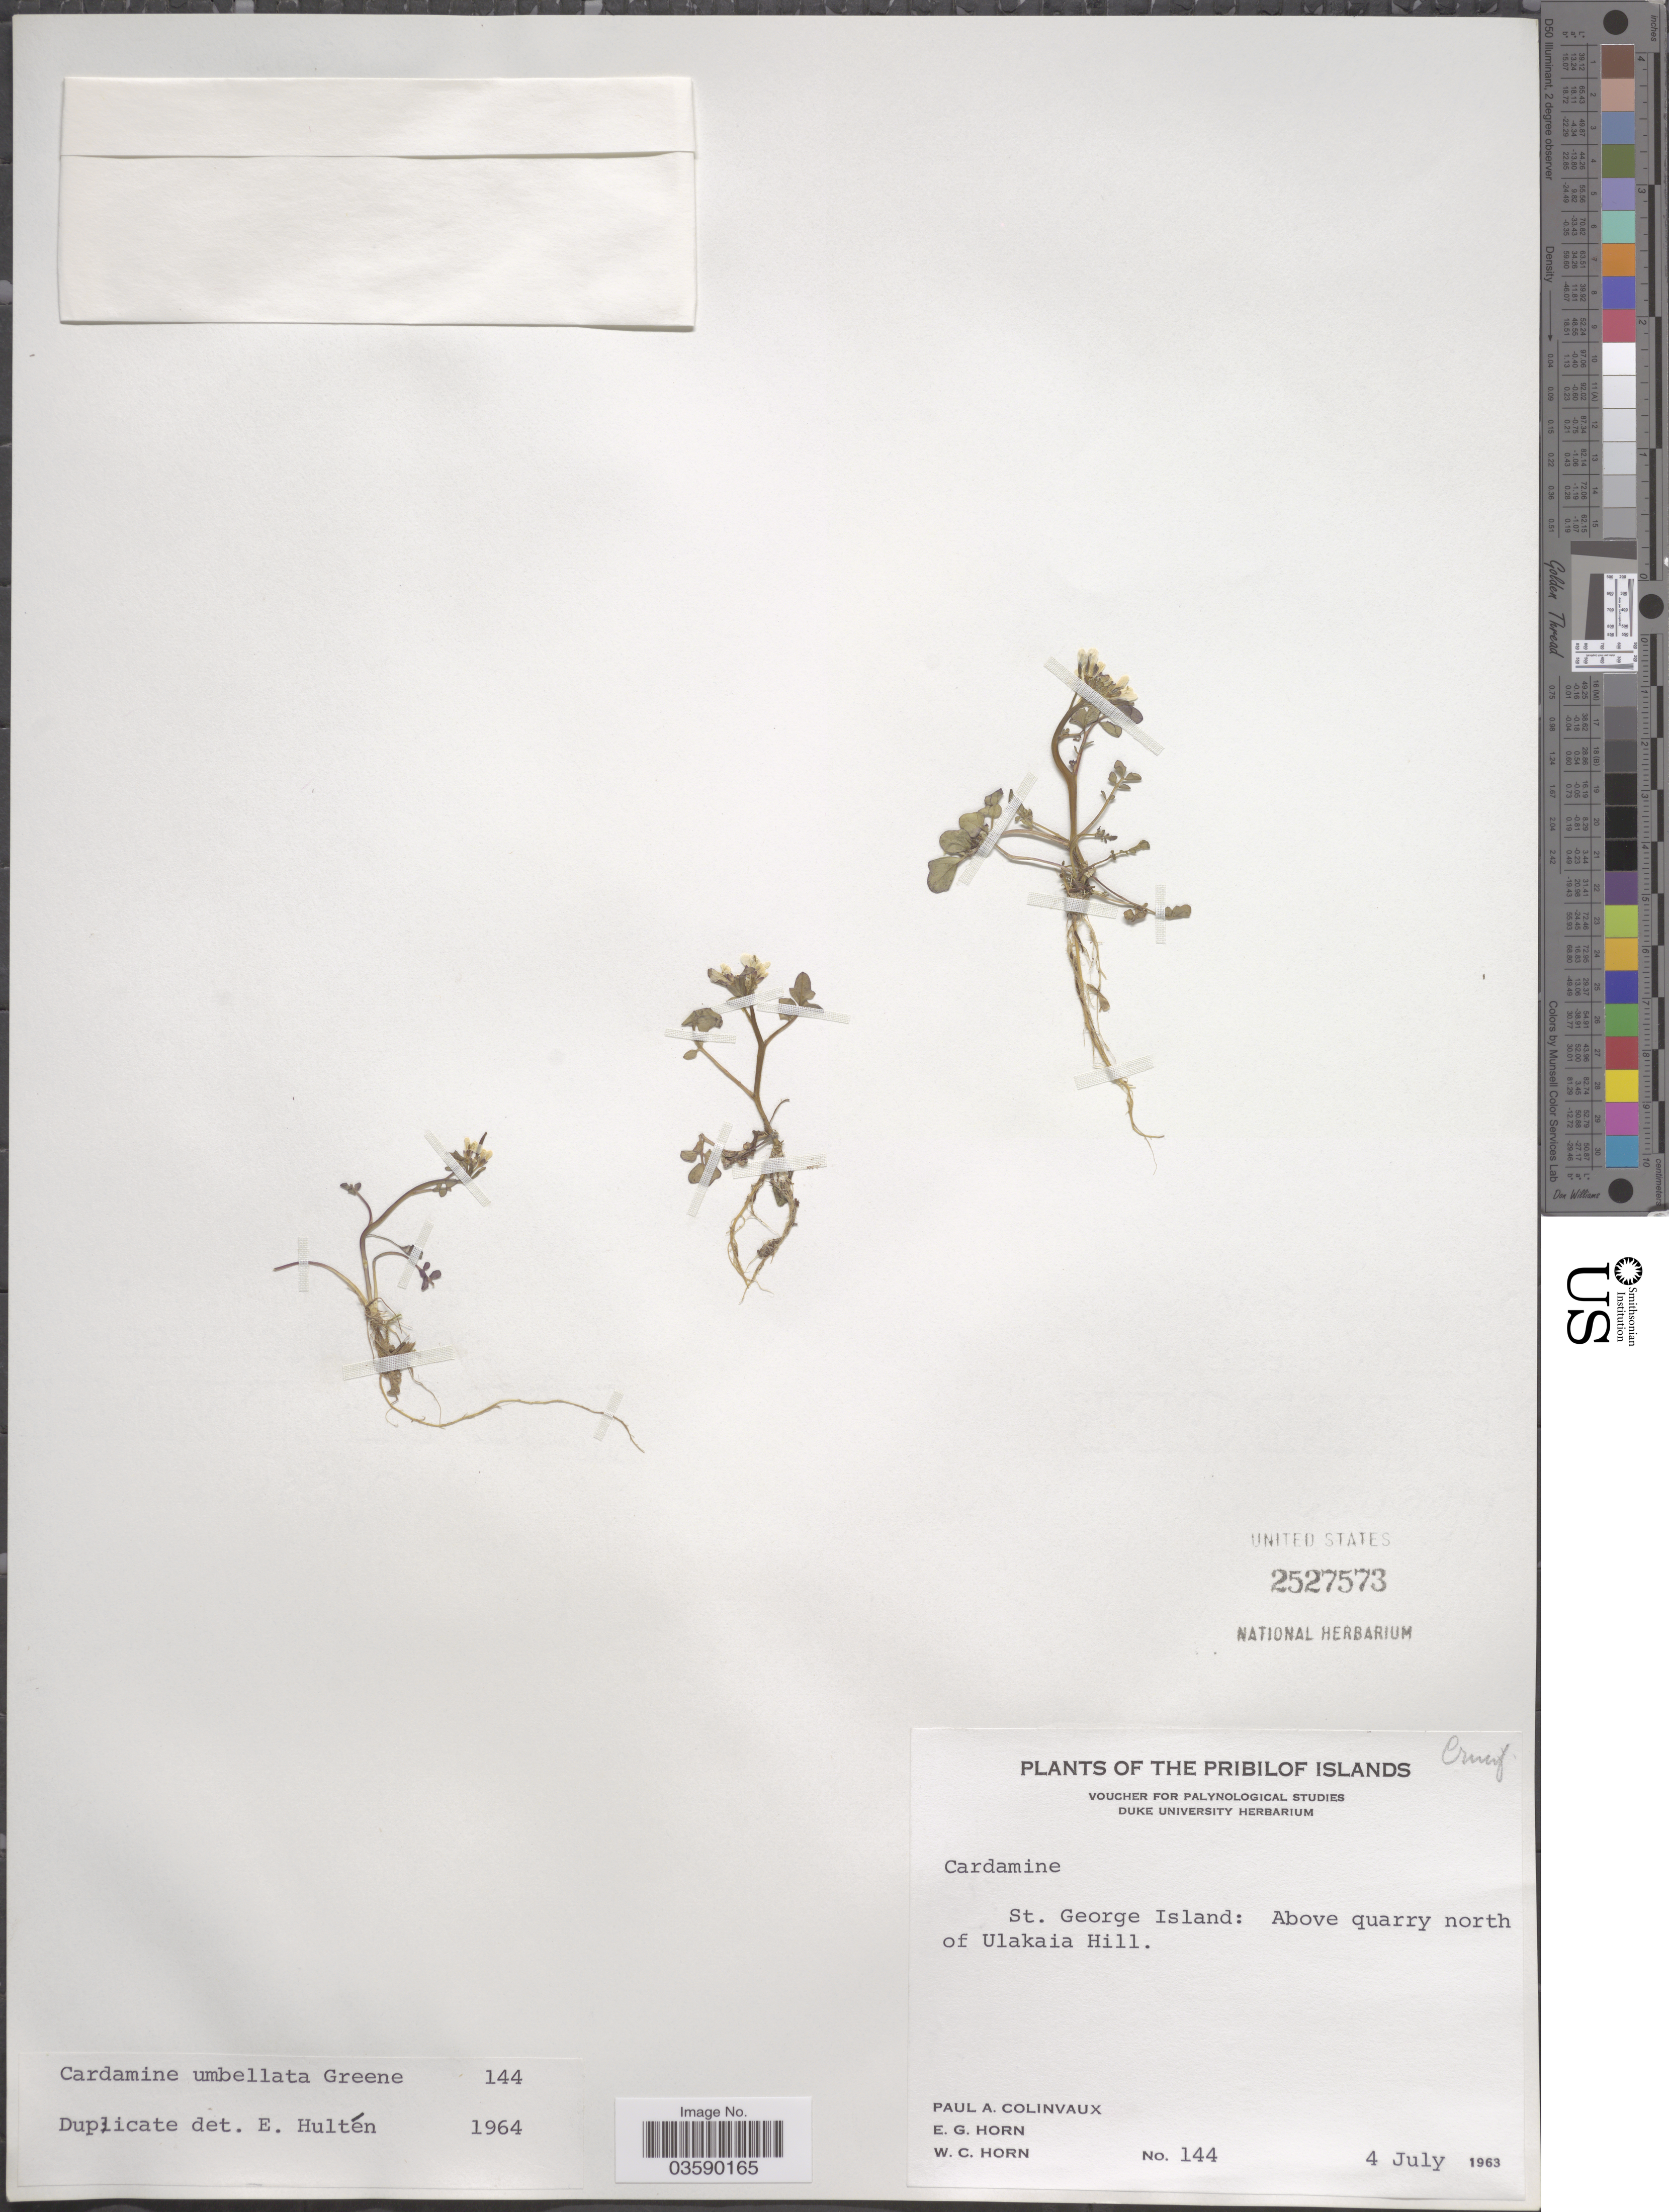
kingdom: Plantae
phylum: Tracheophyta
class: Magnoliopsida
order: Brassicales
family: Brassicaceae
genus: Cardamine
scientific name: Cardamine umbellata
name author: Greene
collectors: P. Colinvaux, E. Horn & W. Horn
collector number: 144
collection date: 1963-07-04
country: United States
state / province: Alaska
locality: The Pribilof Islands. St. Paul Island: Above quarry north of Ulakaia Hill.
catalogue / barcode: US 2527573